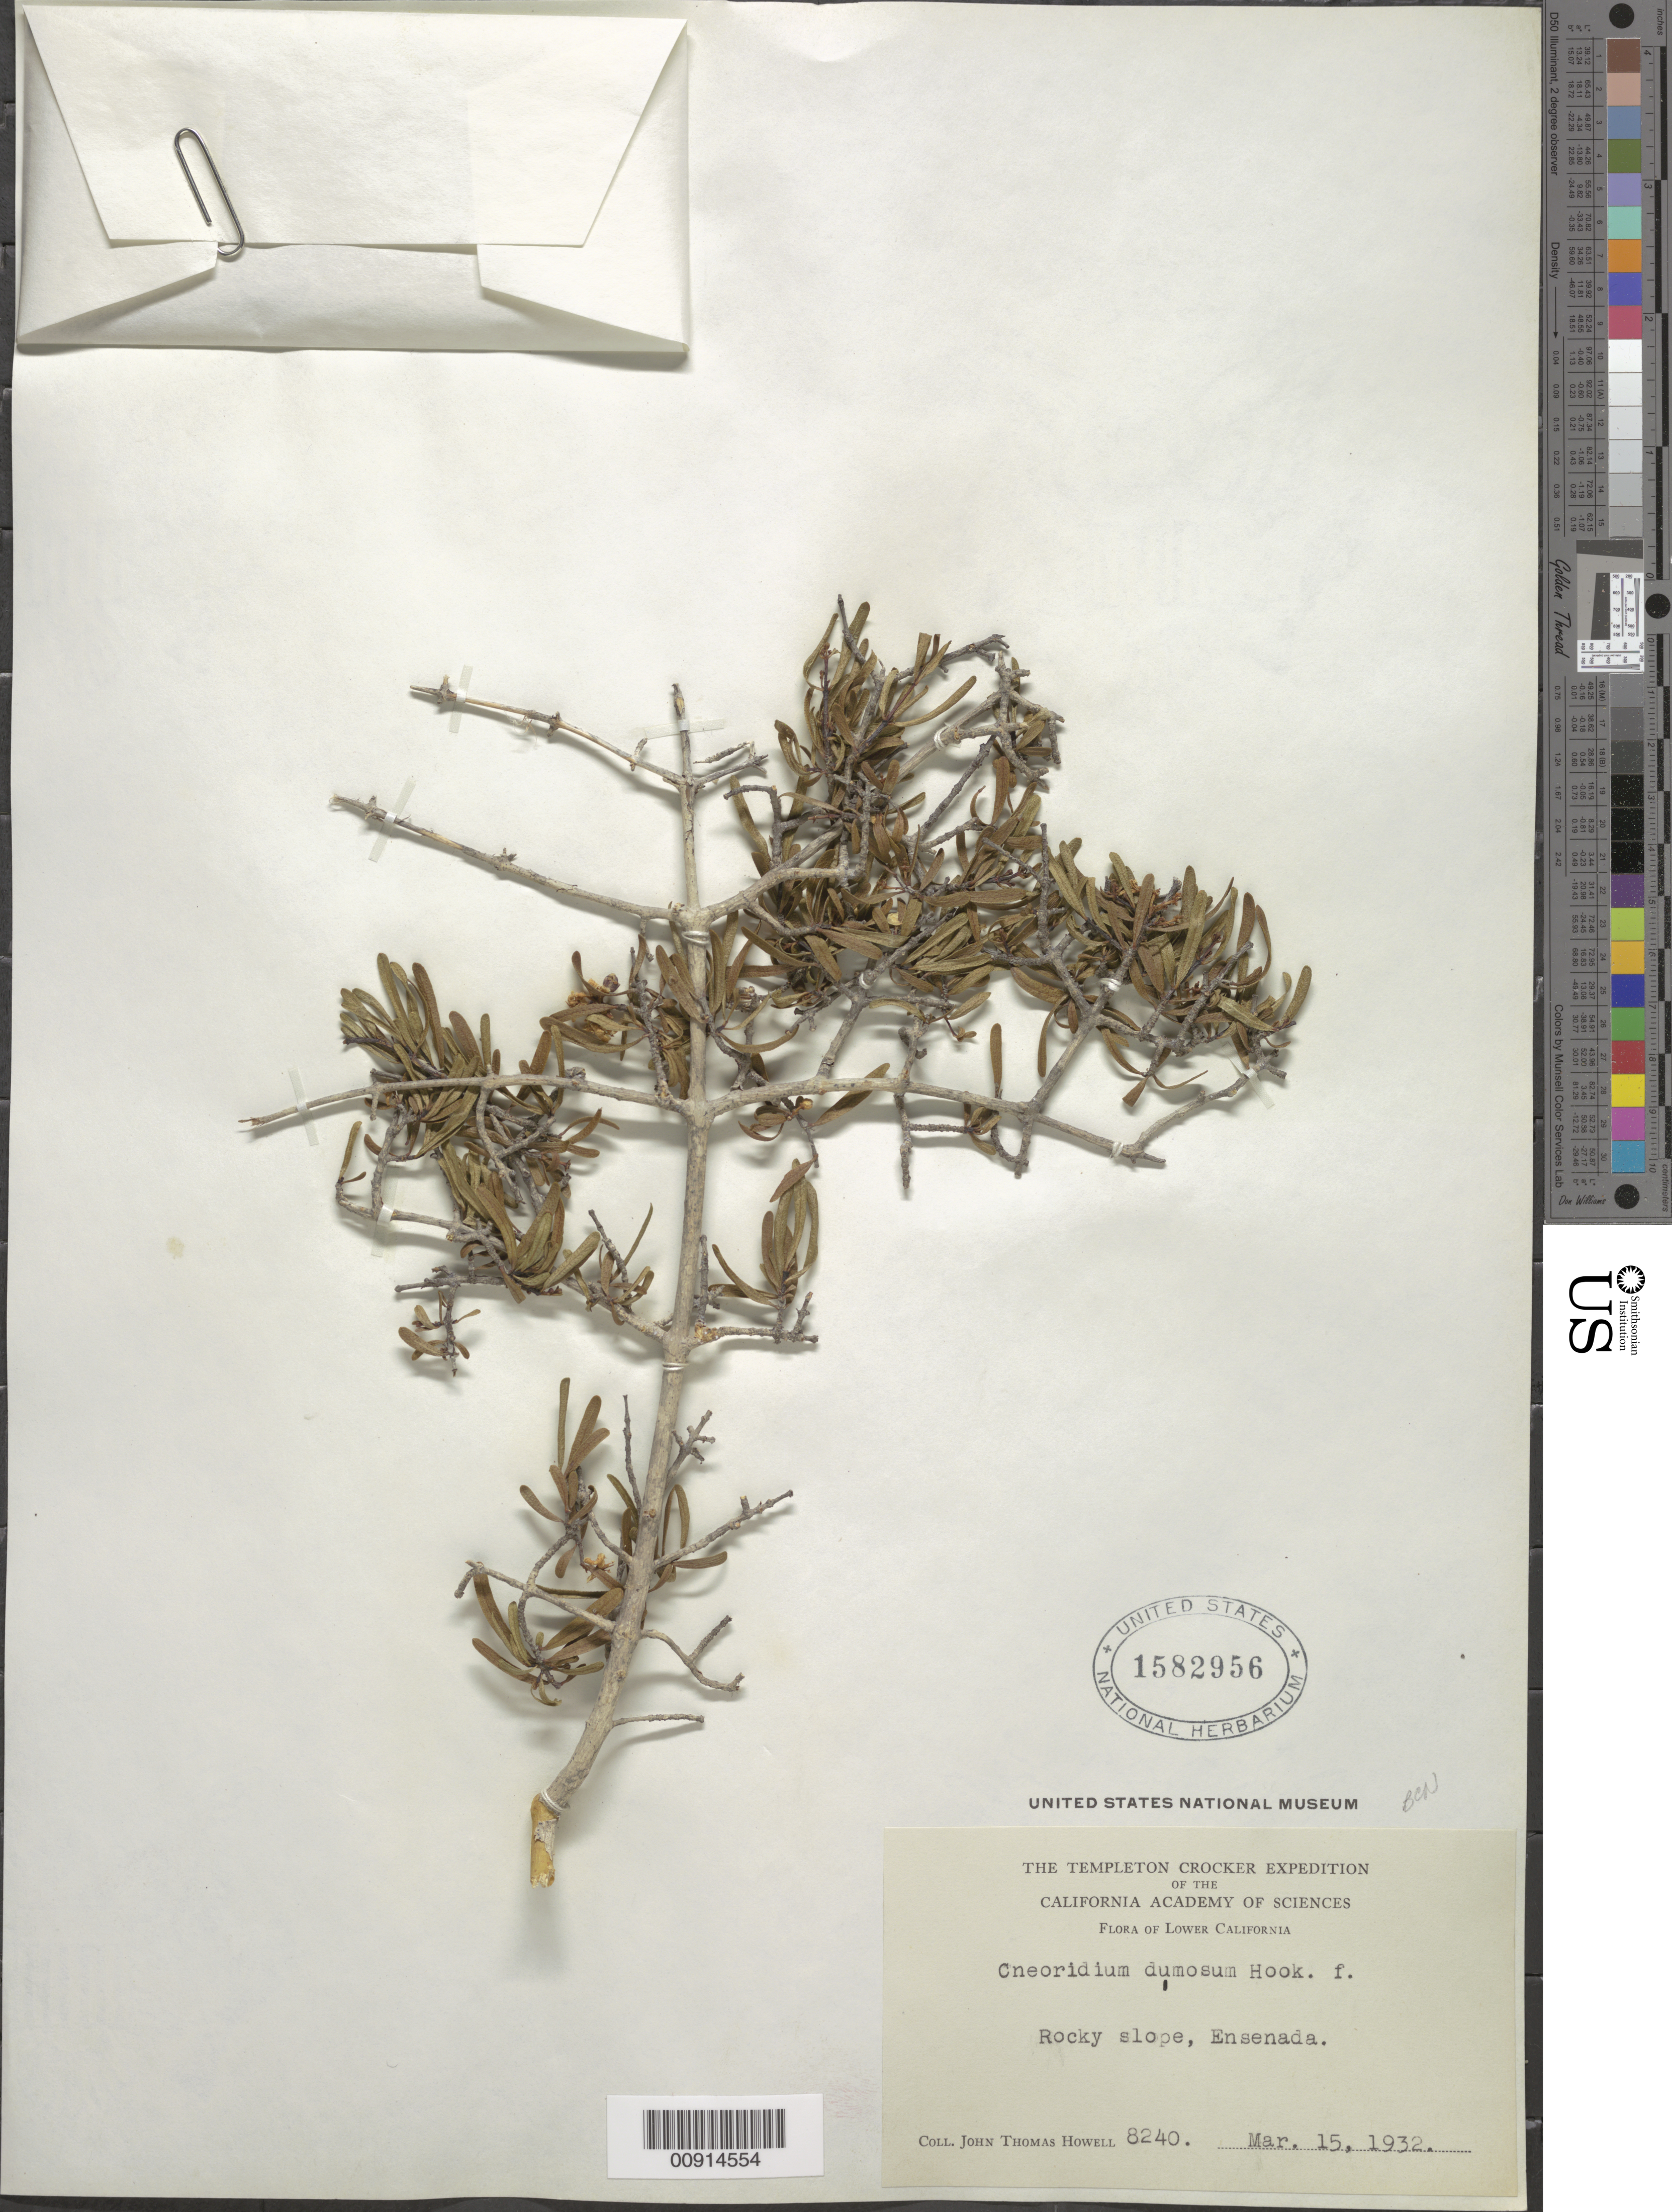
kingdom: Plantae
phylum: Tracheophyta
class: Magnoliopsida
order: Sapindales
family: Rutaceae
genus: Cneoridium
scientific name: Cneoridium dumosum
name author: (Nutt. ex Torr. & A. Gray) Hook. f. ex Baill.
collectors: J. T. Howell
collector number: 8240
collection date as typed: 15 Mar 1932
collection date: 1932-03-15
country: Mexico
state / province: Baja California Norte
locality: Ensenada, Lower California.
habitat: Rocky slope.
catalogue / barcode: US 1582956